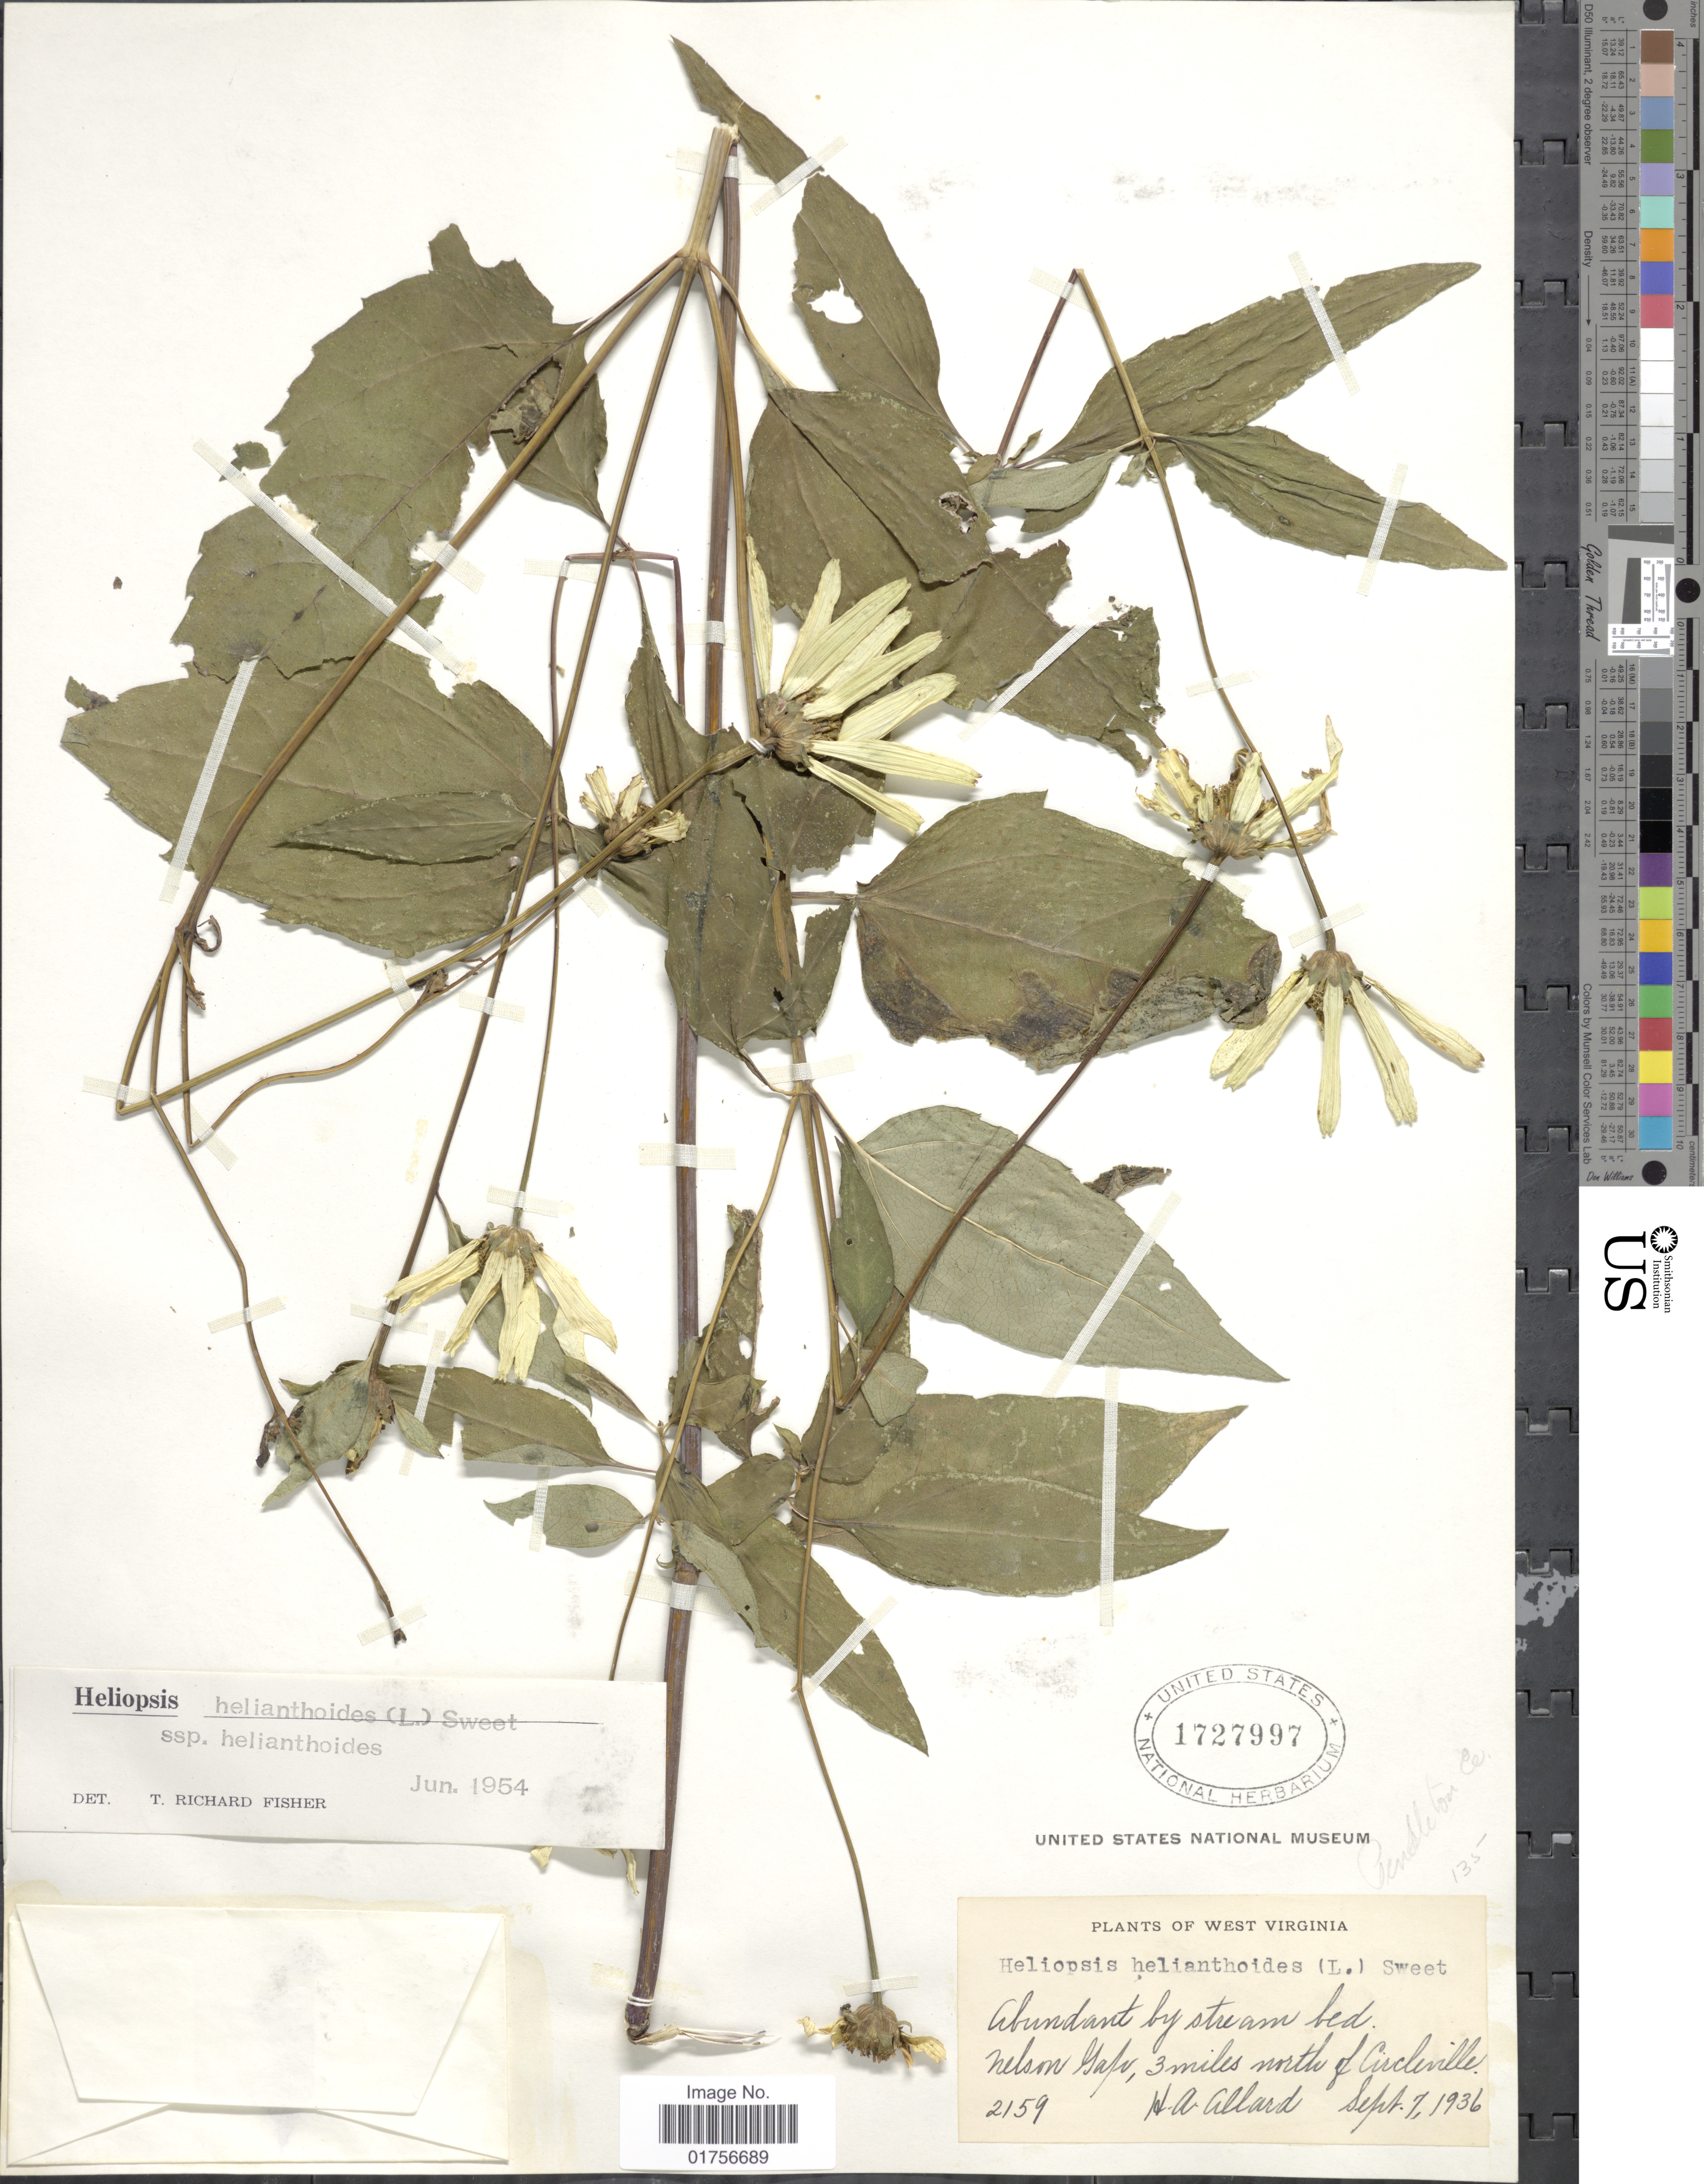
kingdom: Plantae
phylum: Tracheophyta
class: Magnoliopsida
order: Asterales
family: Asteraceae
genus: Heliopsis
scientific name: Heliopsis helianthoides subsp. helianthoides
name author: (L.) Sweet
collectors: H. A. Allard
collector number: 2159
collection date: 1936-09-07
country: United States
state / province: West Virginia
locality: Nelson Gafo, 3 miles north of Circleville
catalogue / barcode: US 1727997